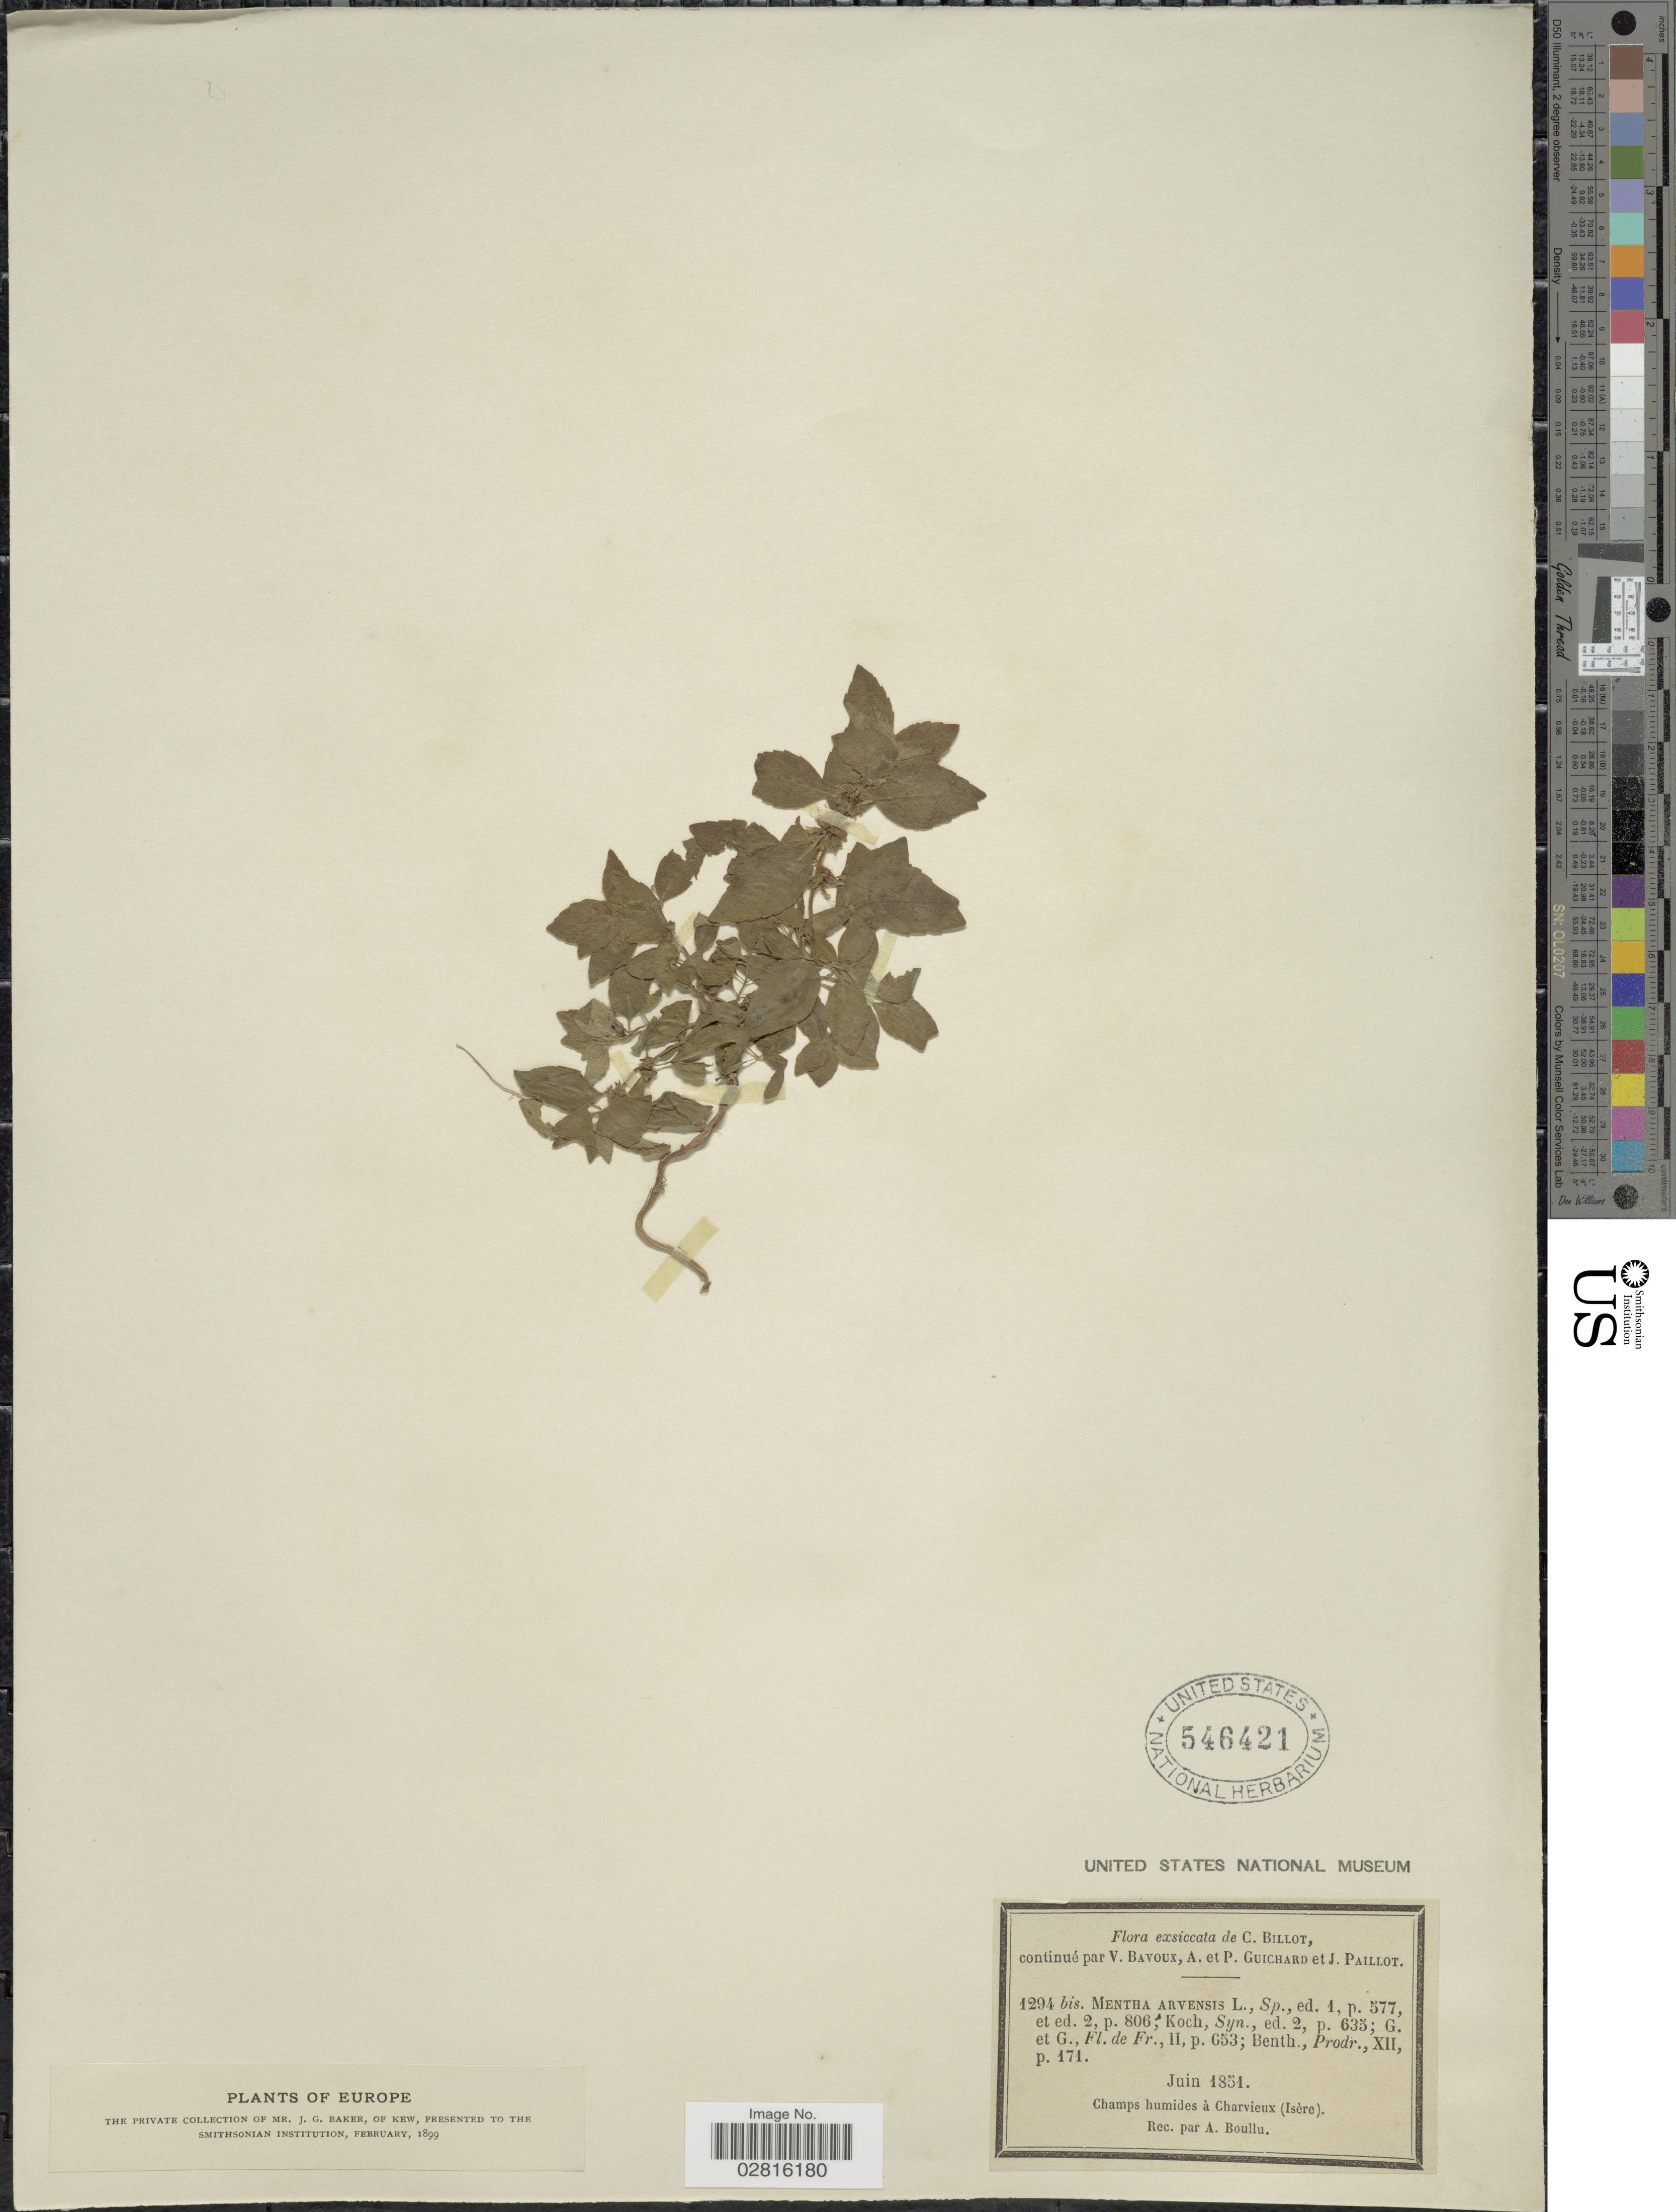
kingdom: Plantae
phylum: Tracheophyta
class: Magnoliopsida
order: Lamiales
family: Lamiaceae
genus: Mentha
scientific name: Mentha arvensis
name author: L.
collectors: A. Boullu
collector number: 1294 bis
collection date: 1851-06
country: France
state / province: Auvergne-Rhône-Alpes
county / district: Isère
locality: Champs humides à Charvieux (Isère)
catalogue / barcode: US 546421